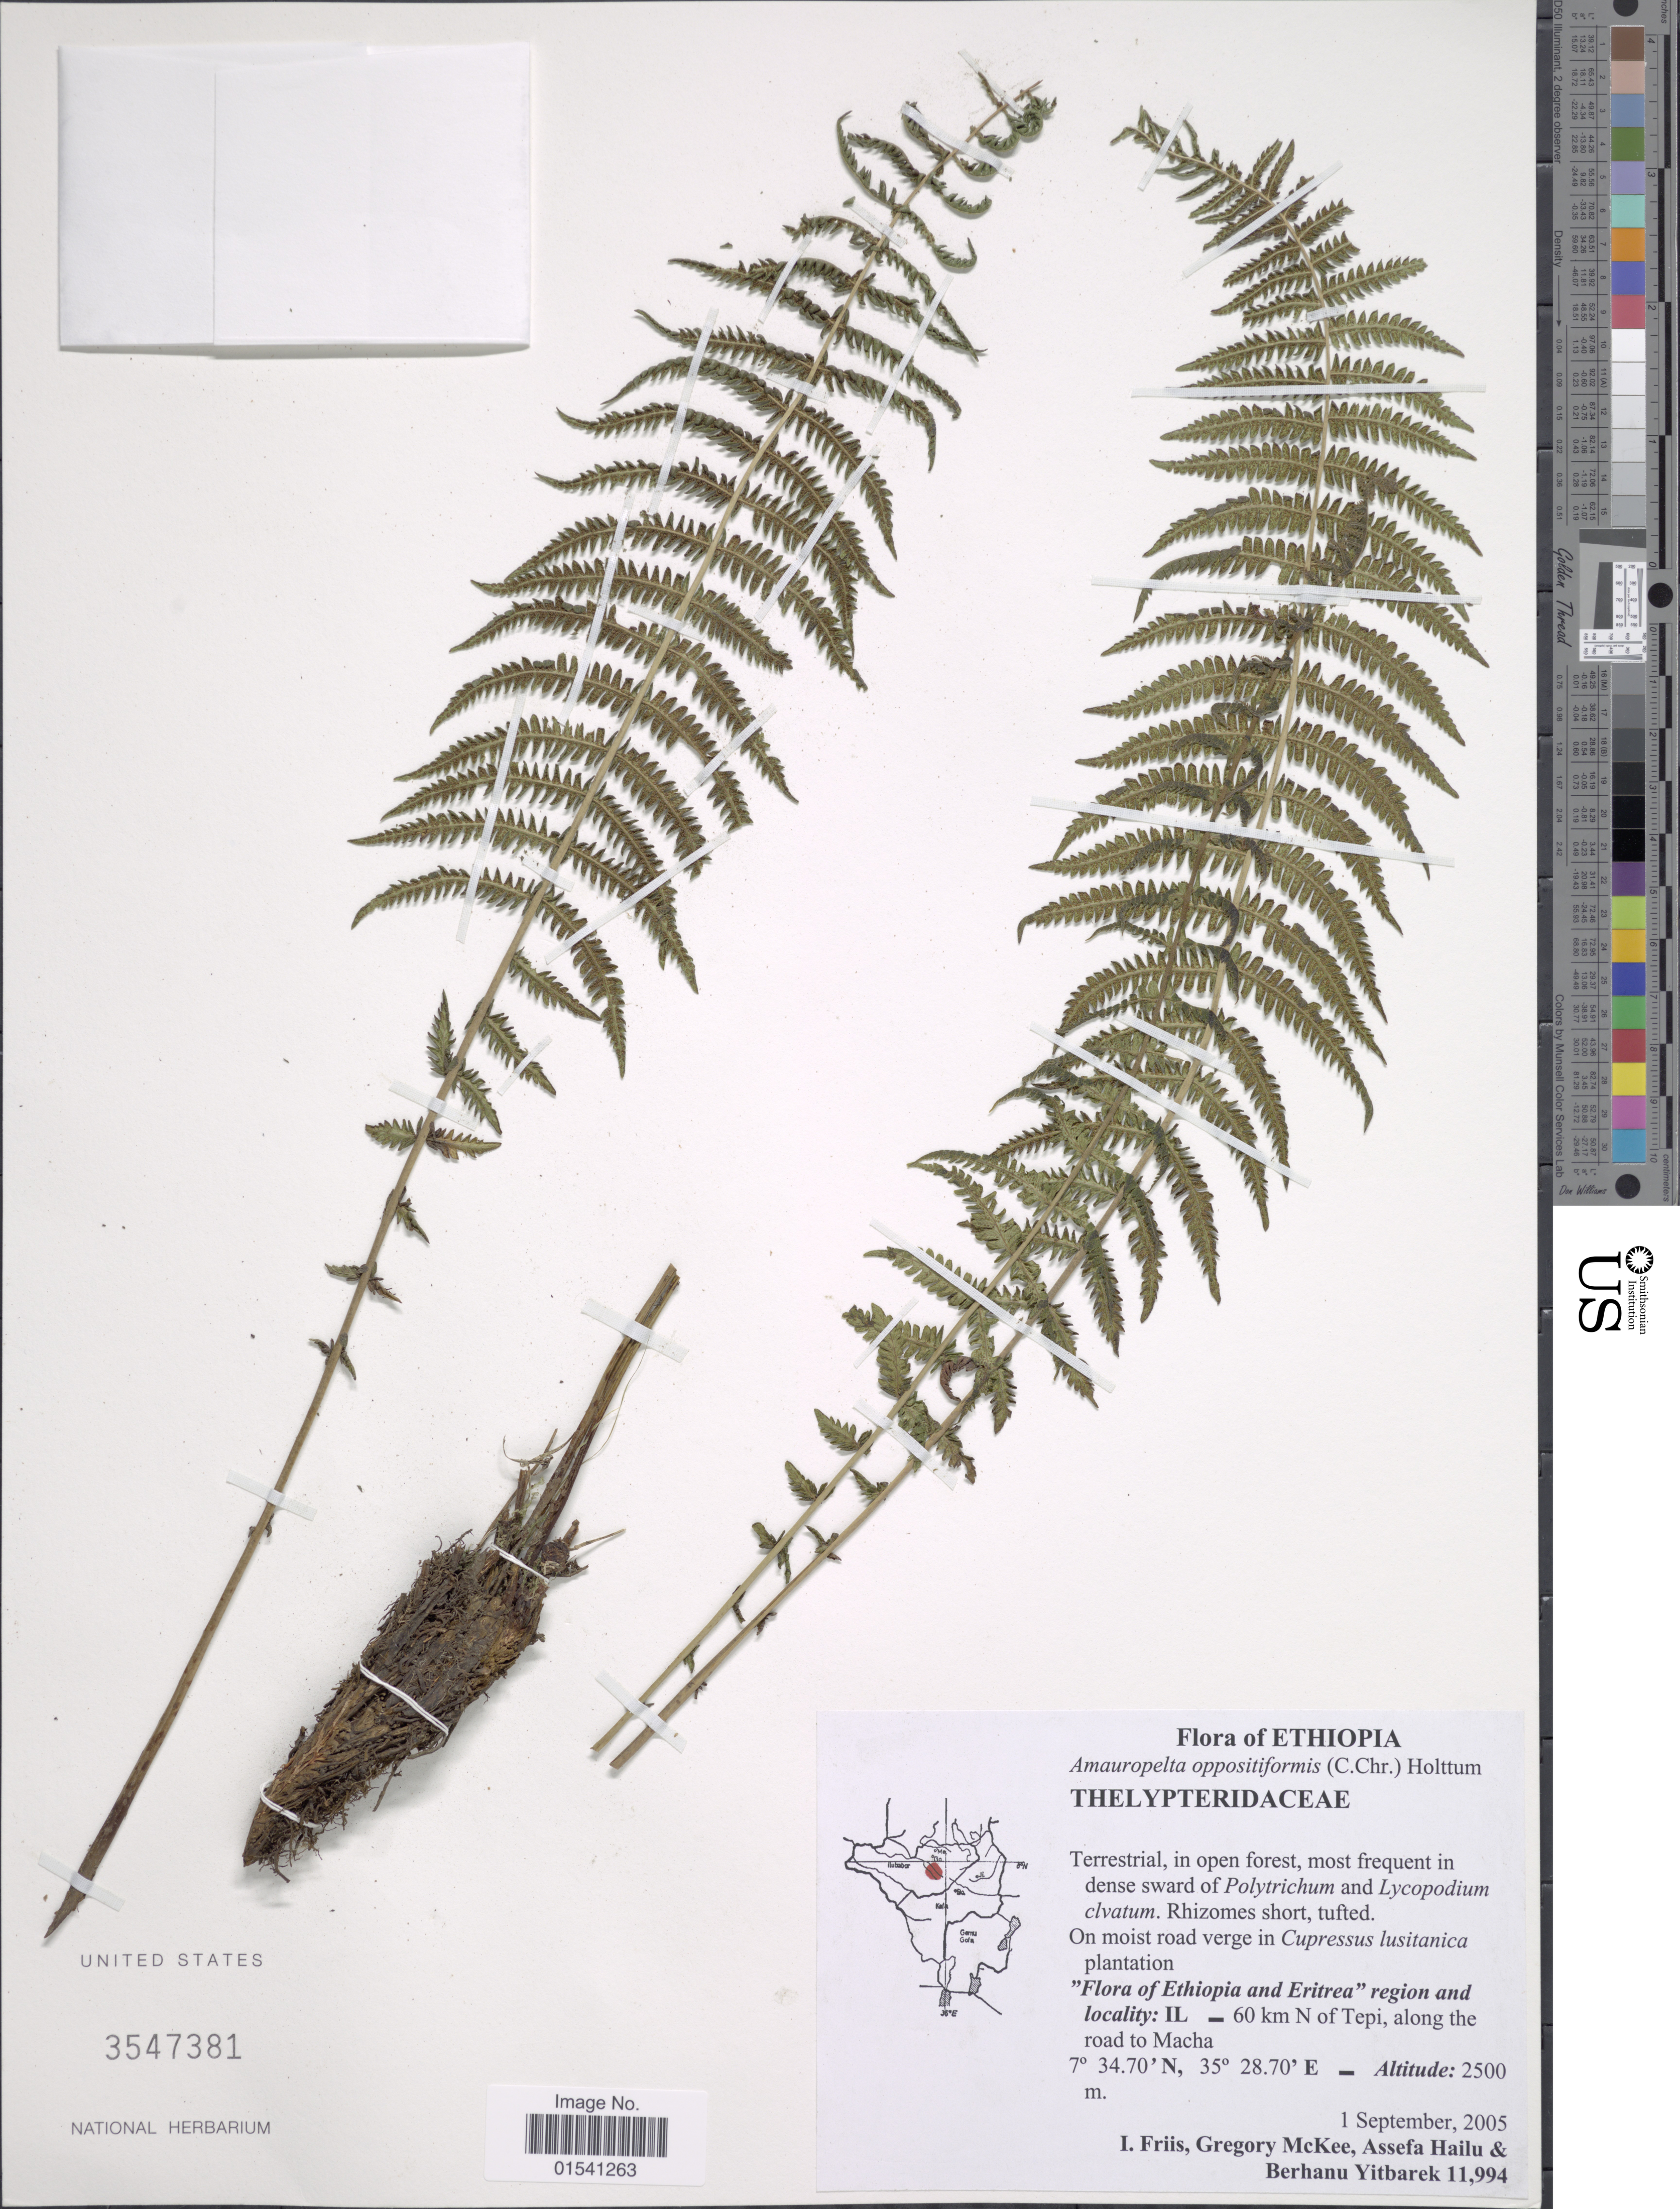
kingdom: Plantae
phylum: Tracheophyta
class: Polypodiopsida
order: Polypodiales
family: Thelypteridaceae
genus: Amauropelta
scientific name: Amauropelta oppositiformis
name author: (C. Chr.) Holttum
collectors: I. Friis, G. S. McKee, A. Hailu & B. Yitbarek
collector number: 11994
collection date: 2005-09-01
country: Ethiopia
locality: Ethiopa and Eritrea, IL - 60 km N of Tepi, along the road to Macha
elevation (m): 2500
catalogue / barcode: US 3547381